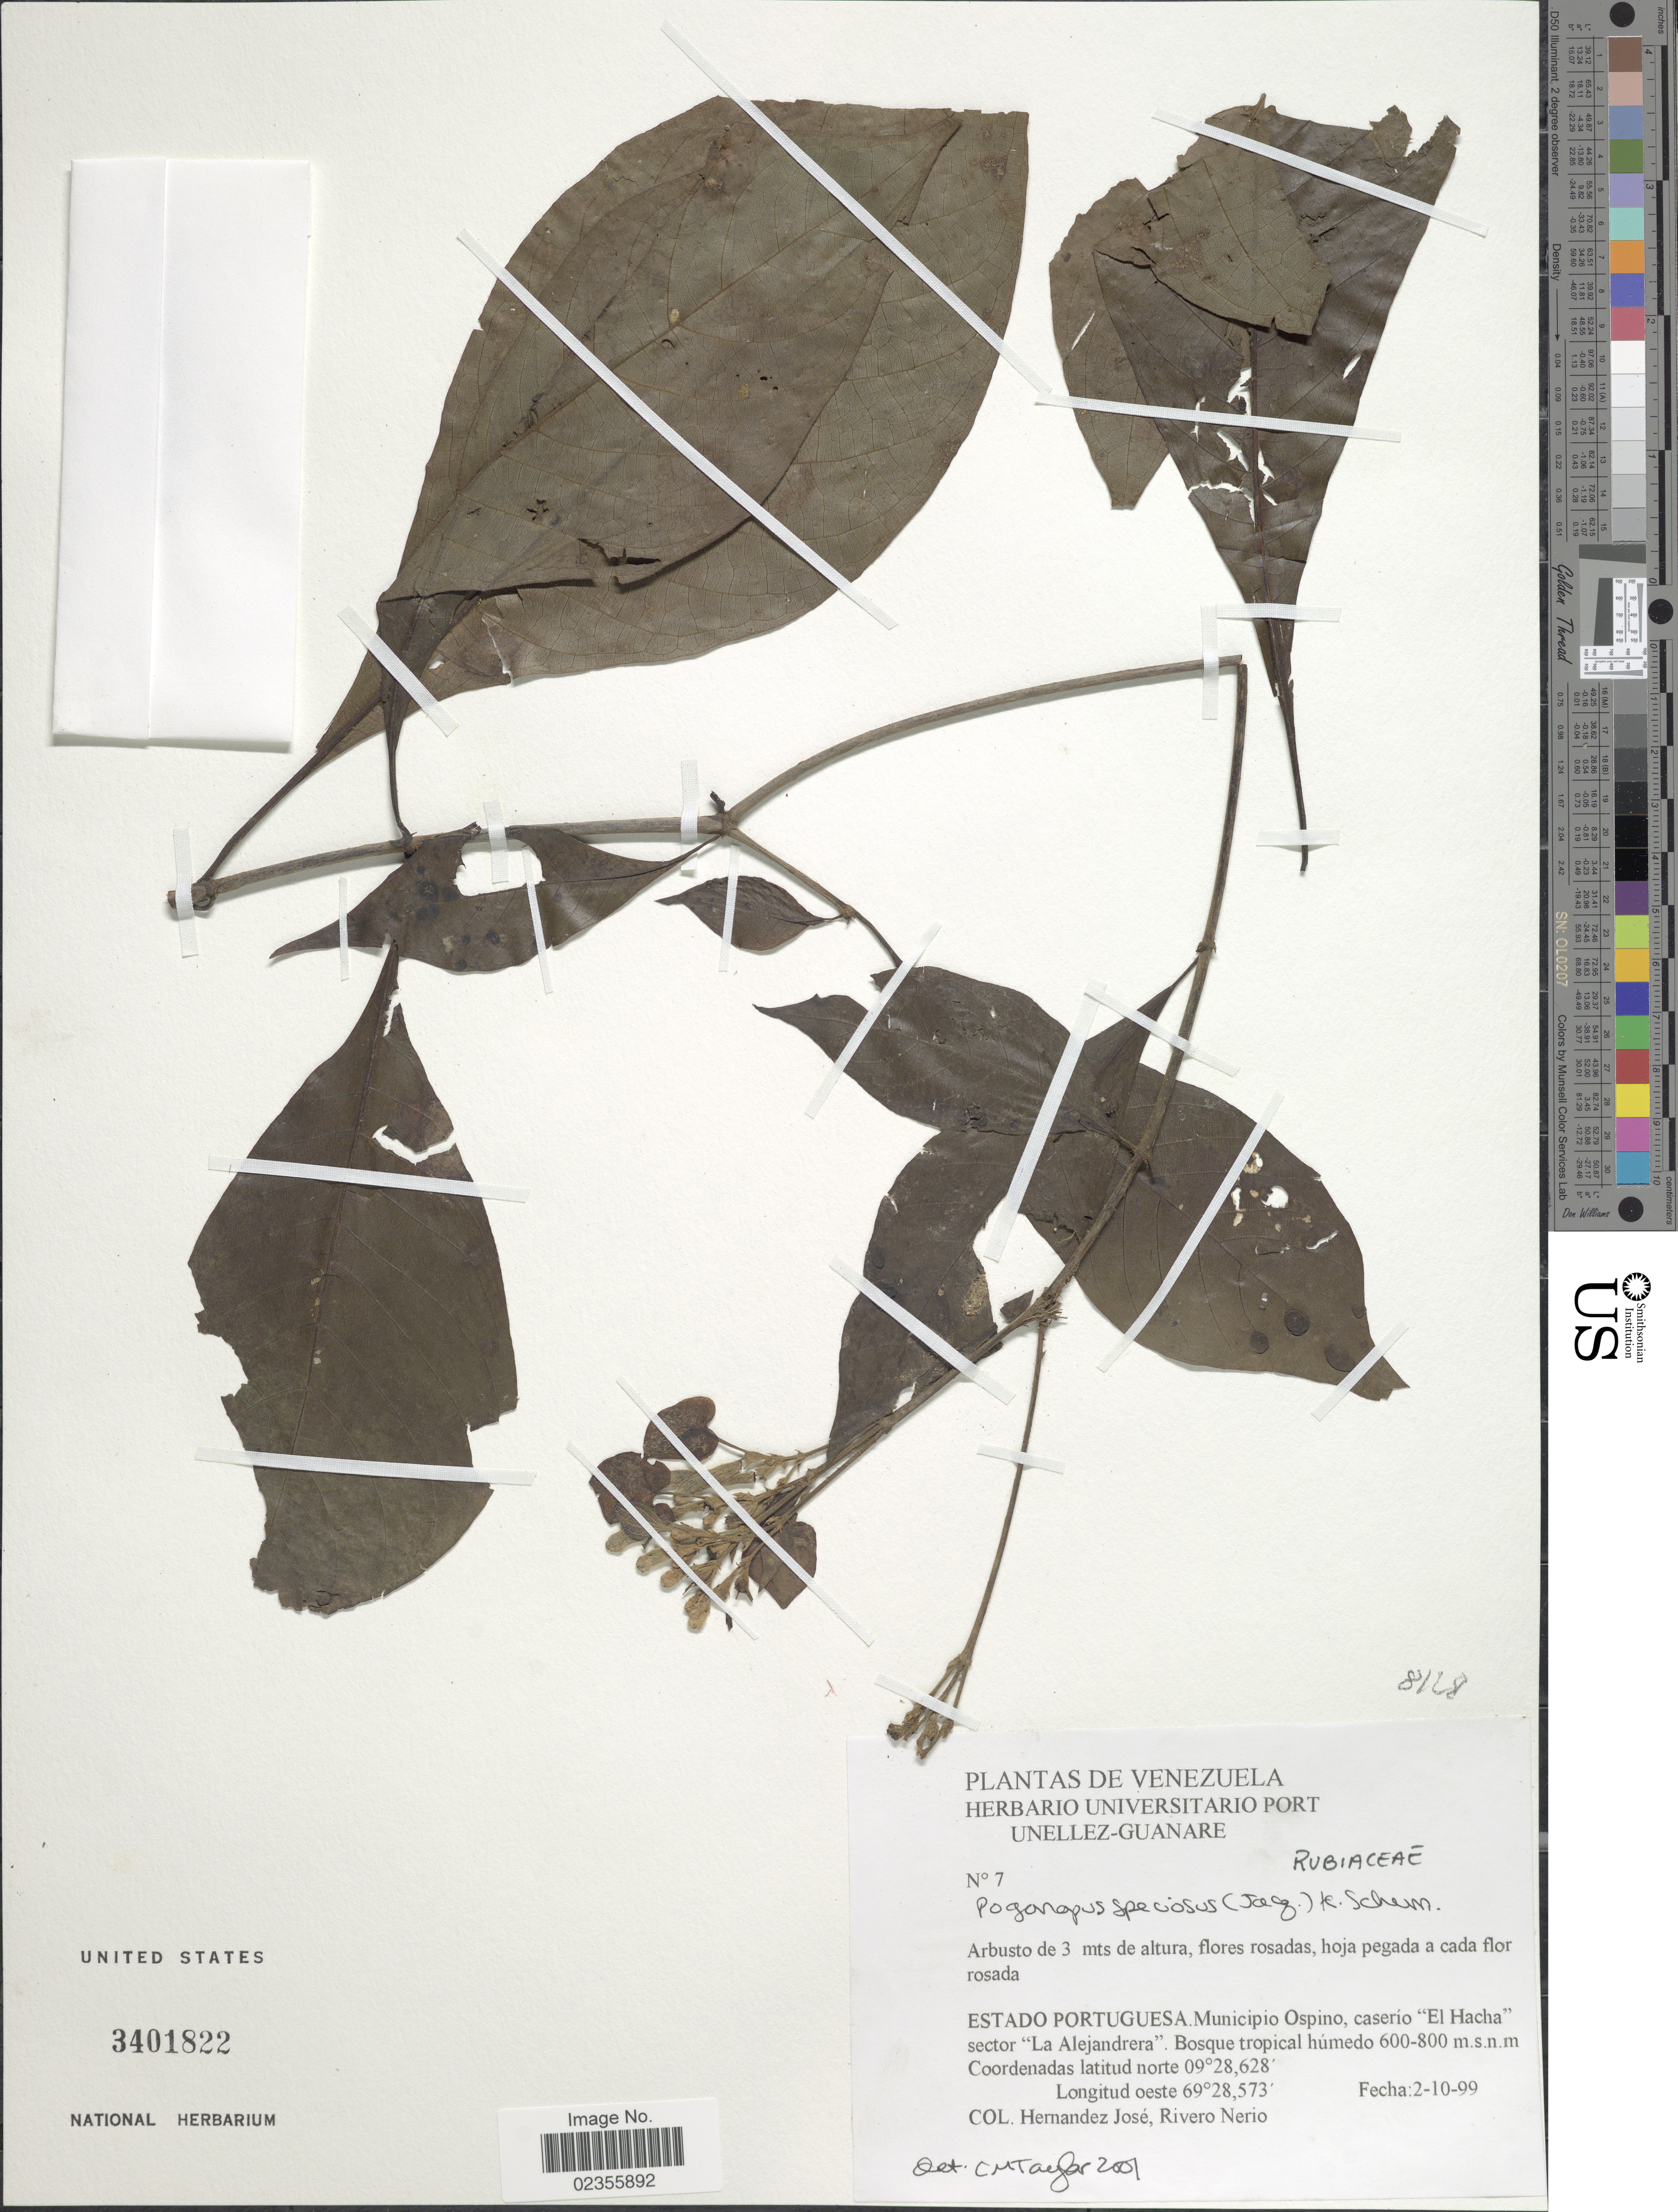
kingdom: Plantae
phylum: Tracheophyta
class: Magnoliopsida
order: Gentianales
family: Rubiaceae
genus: Pogonopus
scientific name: Pogonopus speciosus var. speciosus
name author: (Jacq.) K. Schum.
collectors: R. N. Hernandez Jose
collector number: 7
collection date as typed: Transcribed d/m/y: 2/10/99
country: Venezuela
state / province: Portuguesa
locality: Estado Portuguesa. Municipio Ospino, caserio "El Hacha" sector "La Alejandrera"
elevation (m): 600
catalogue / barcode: US 3401822